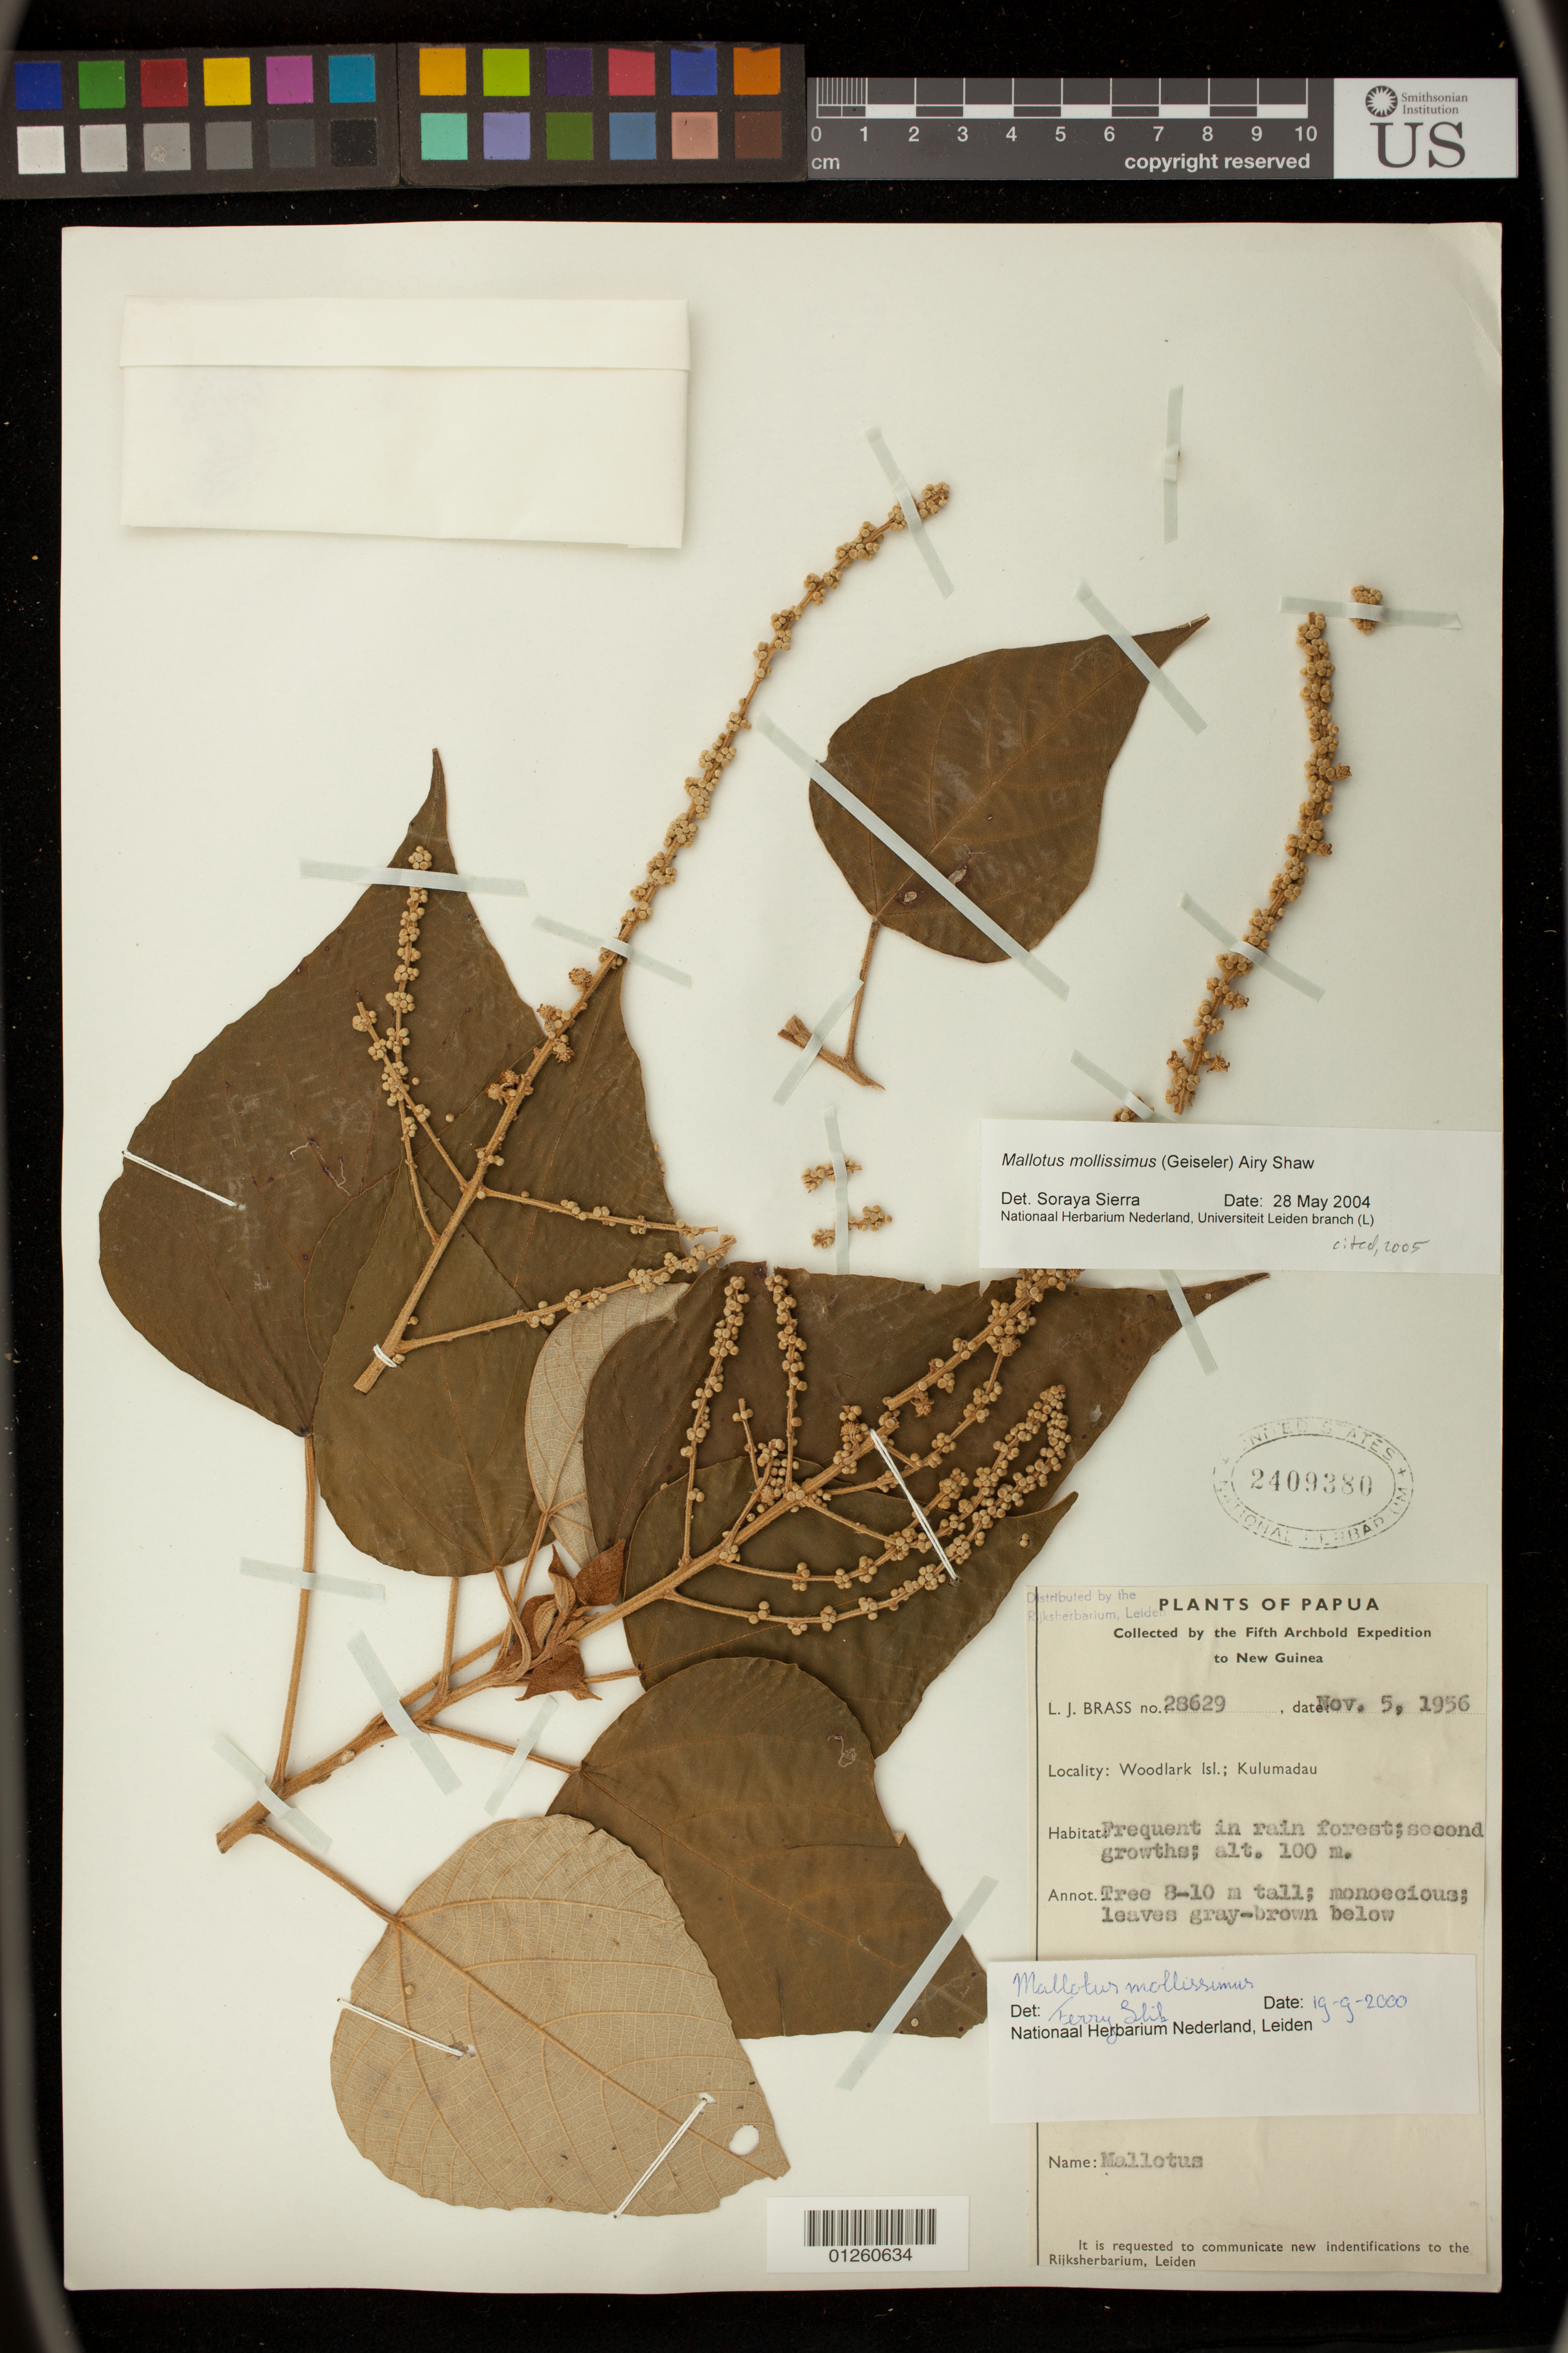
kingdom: Plantae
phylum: Tracheophyta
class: Magnoliopsida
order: Malpighiales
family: Euphorbiaceae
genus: Mallotus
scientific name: Mallotus mollissimus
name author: (Geiseler) Airy Shaw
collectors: L. J. Brass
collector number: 28629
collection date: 1956-11-05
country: Papua New Guinea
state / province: Milne Bay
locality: Woodlark Island; Kulumadau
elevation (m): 100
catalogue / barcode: US 2409380